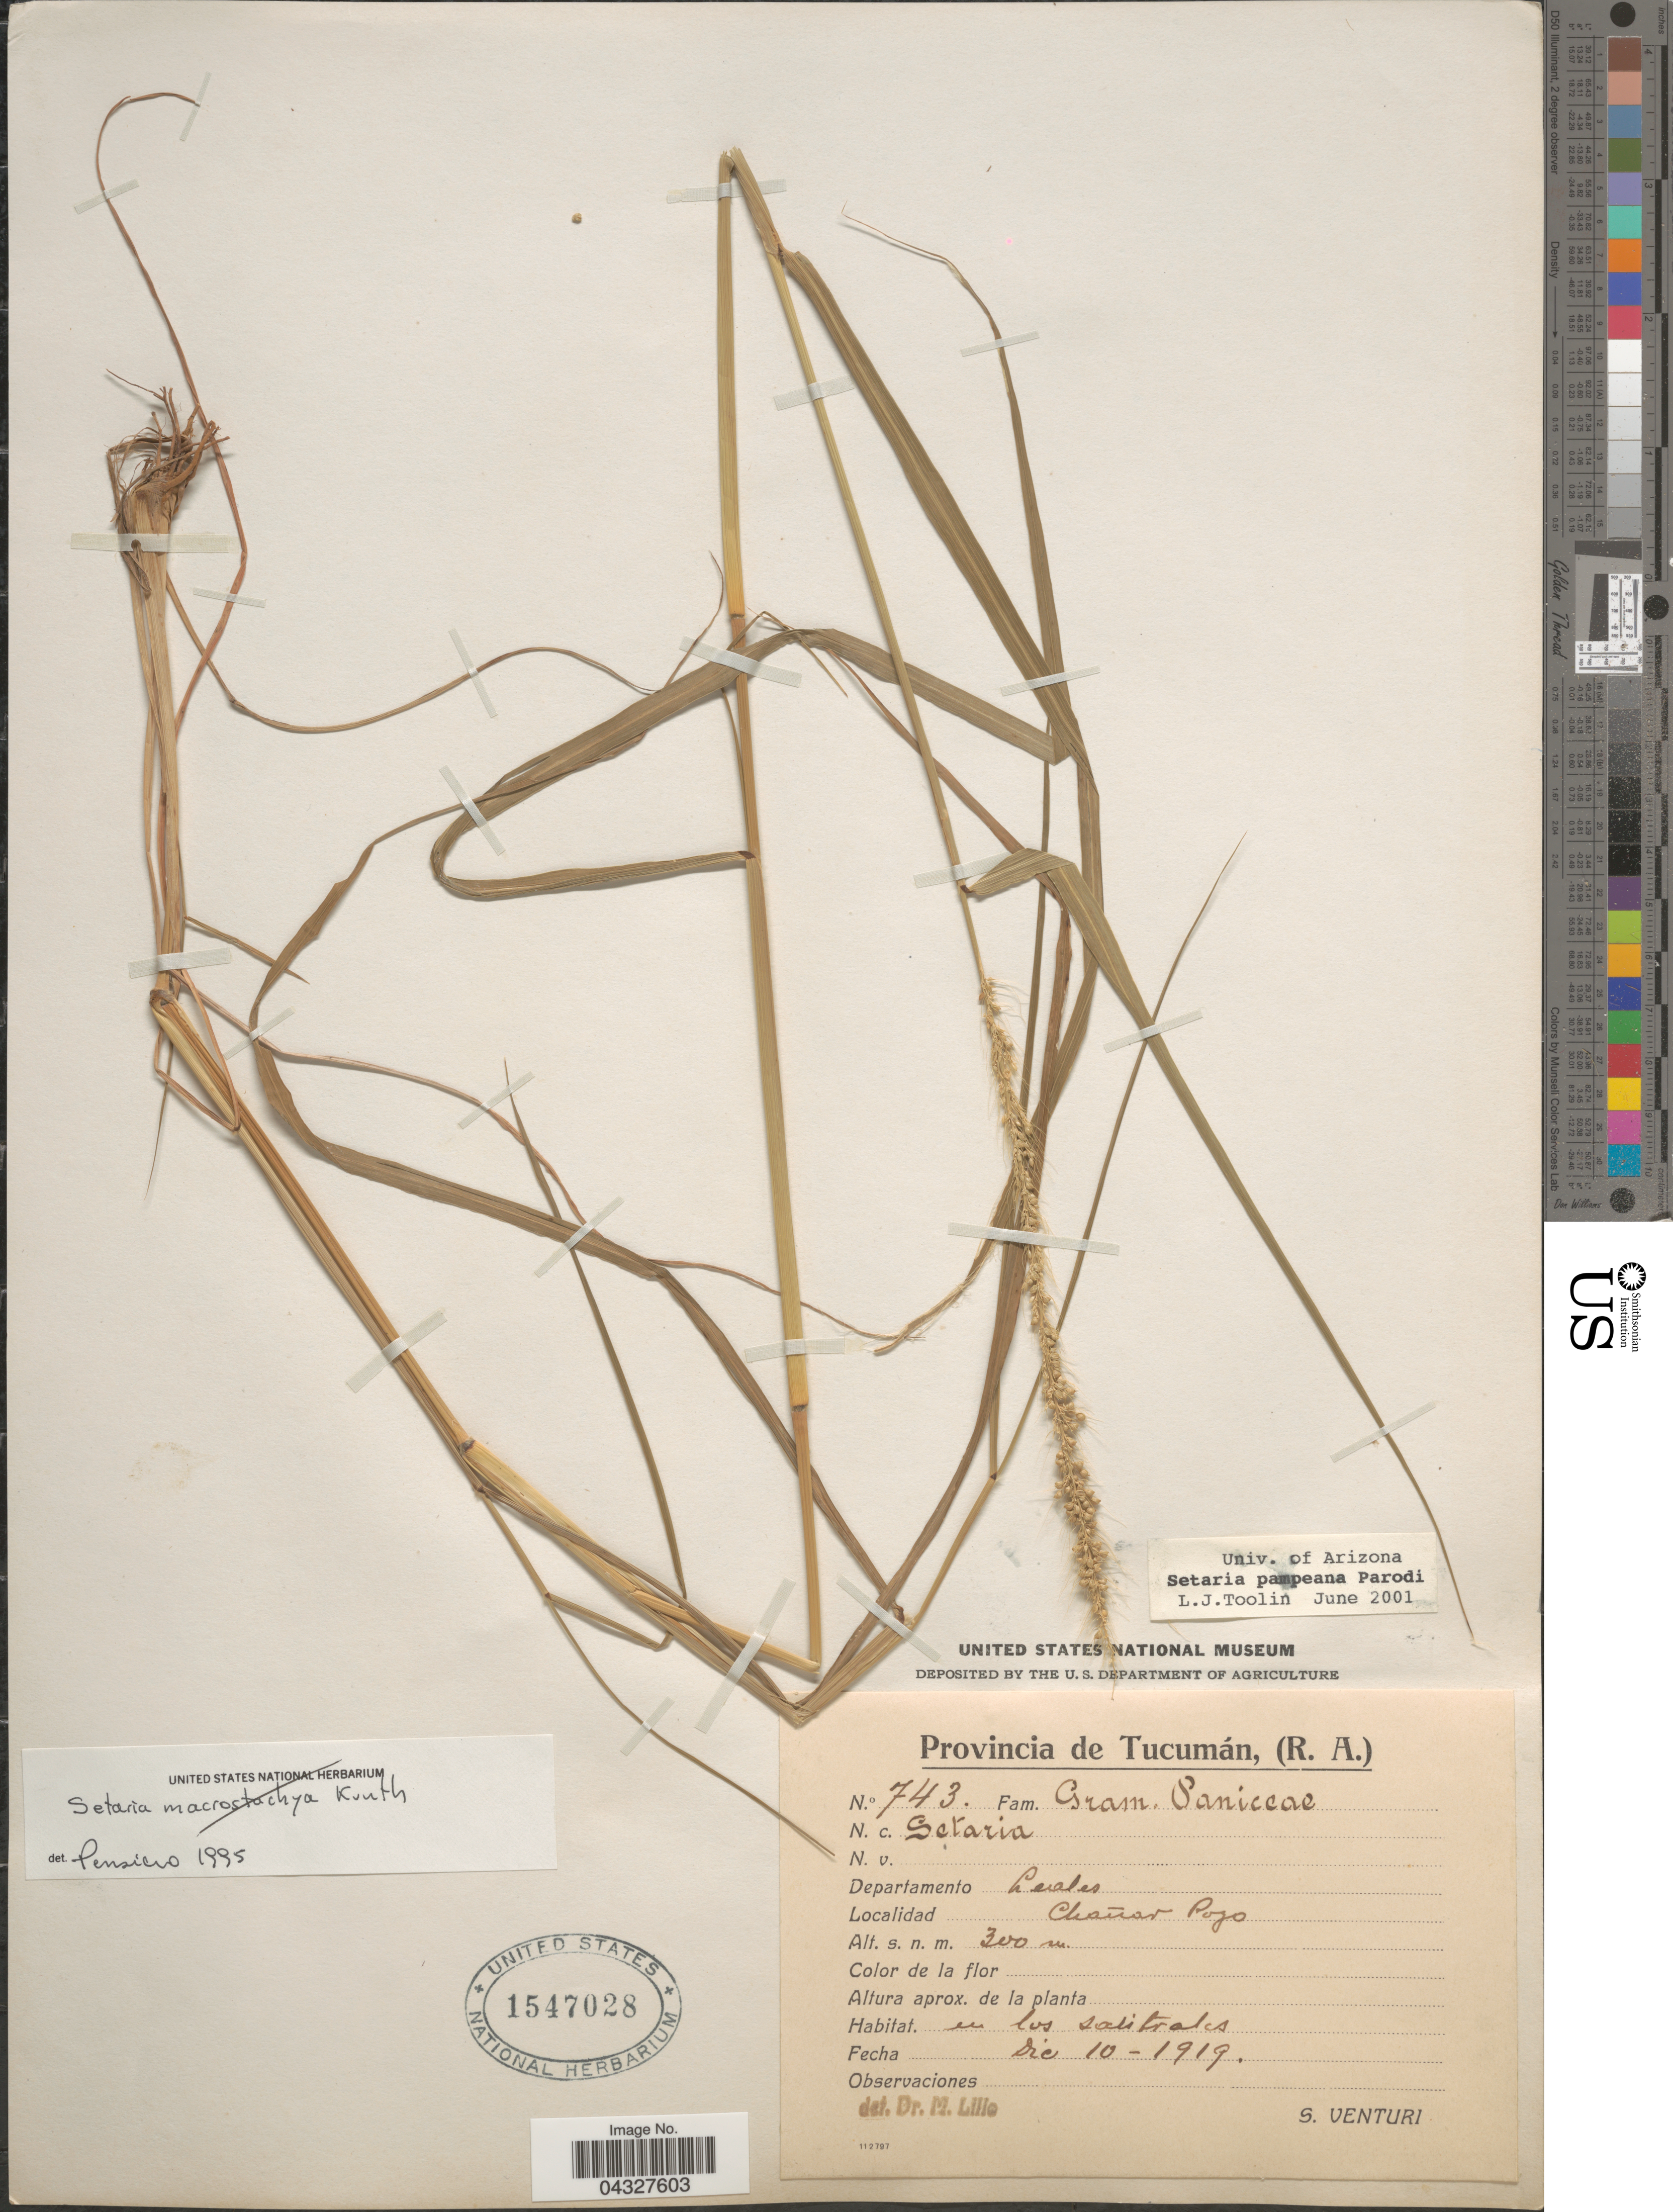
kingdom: Plantae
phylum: Tracheophyta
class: Liliopsida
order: Poales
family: Poaceae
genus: Setaria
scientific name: Setaria pampeana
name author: Parodi ex Nicora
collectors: S. Venturi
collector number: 743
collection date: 1919-12-10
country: Argentina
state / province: Tucuman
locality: Departamento Leales. Chañar Pozo.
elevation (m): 300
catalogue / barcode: US 1547028